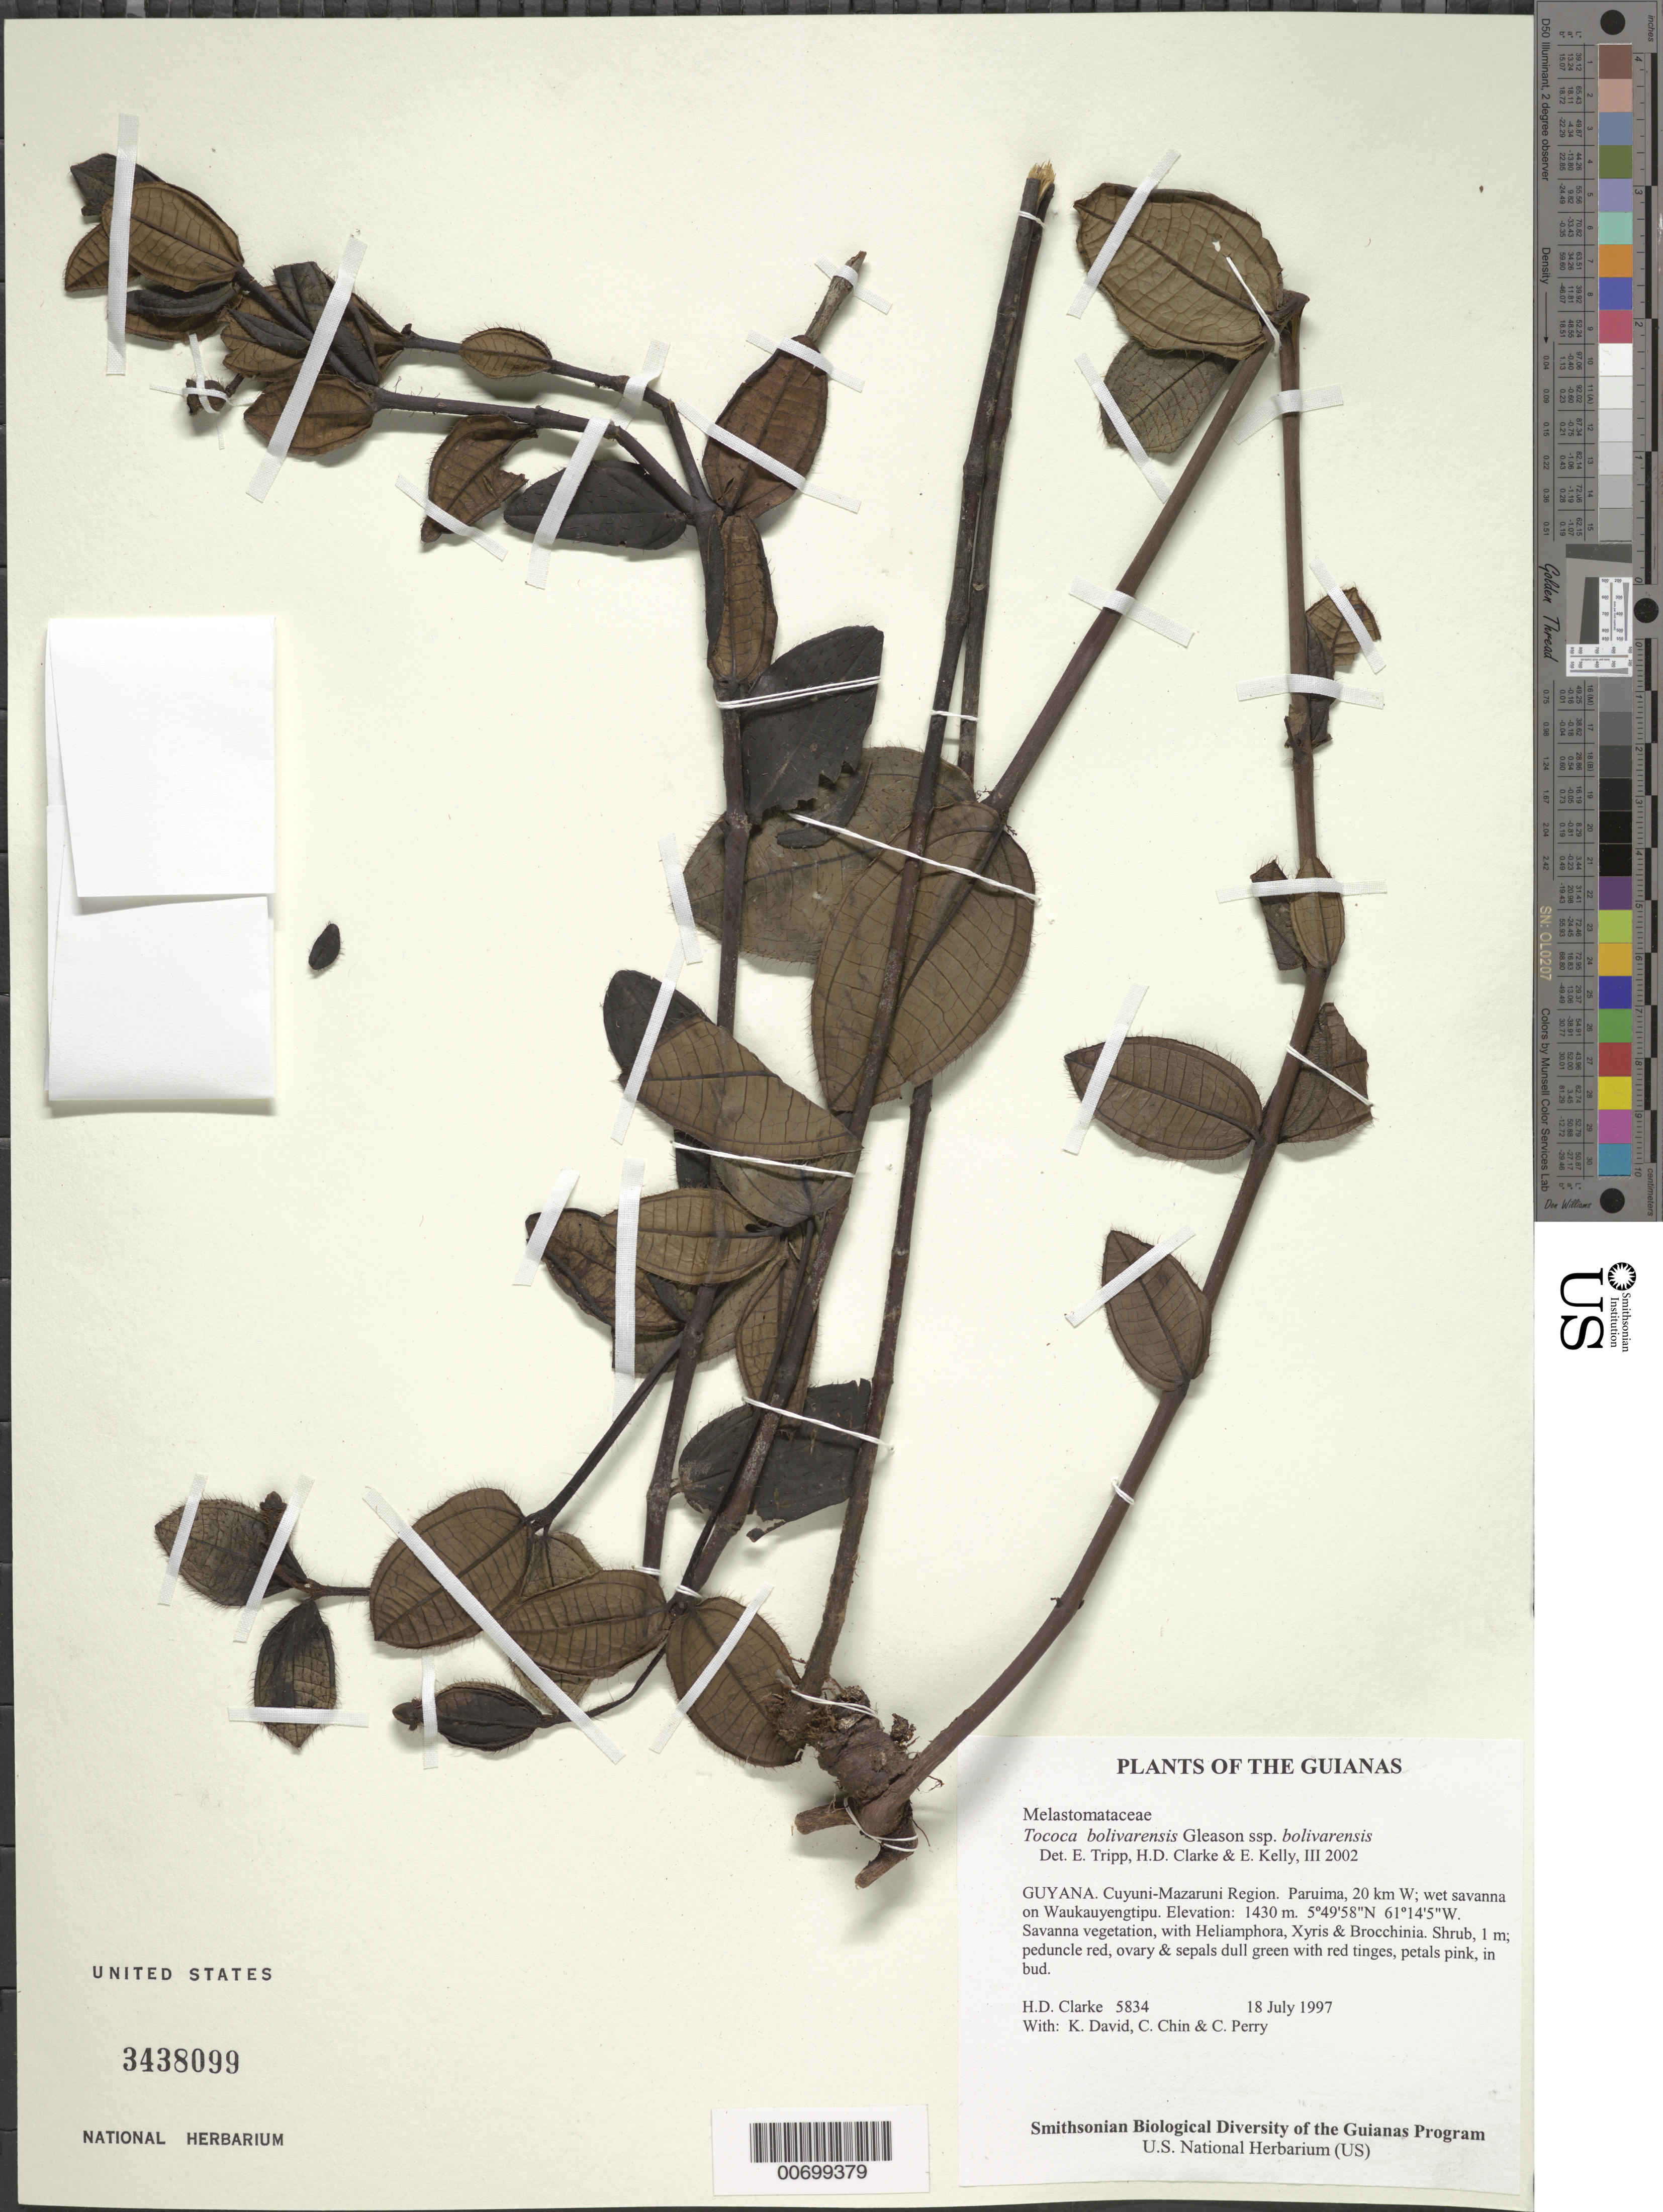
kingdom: Plantae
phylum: Tracheophyta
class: Magnoliopsida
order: Myrtales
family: Melastomataceae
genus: Tococa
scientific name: Tococa bolivarensis subsp. bolivarensis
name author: Gleason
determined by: Kelly, J.; Clarke, H. D.; Tripp, E. A.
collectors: H. D. Clarke, K. David, C. Chin & C. Perry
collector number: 5834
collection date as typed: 18 July 1997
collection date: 1997-07-18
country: Guyana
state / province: Cuyuni-Mazaruni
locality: Paruima, 20 km W; wet savanna on Waukauyengtipu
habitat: Savanna vegetation, with Heliamphora, Xyris & Brocchinia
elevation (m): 1430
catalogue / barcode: US 3438099